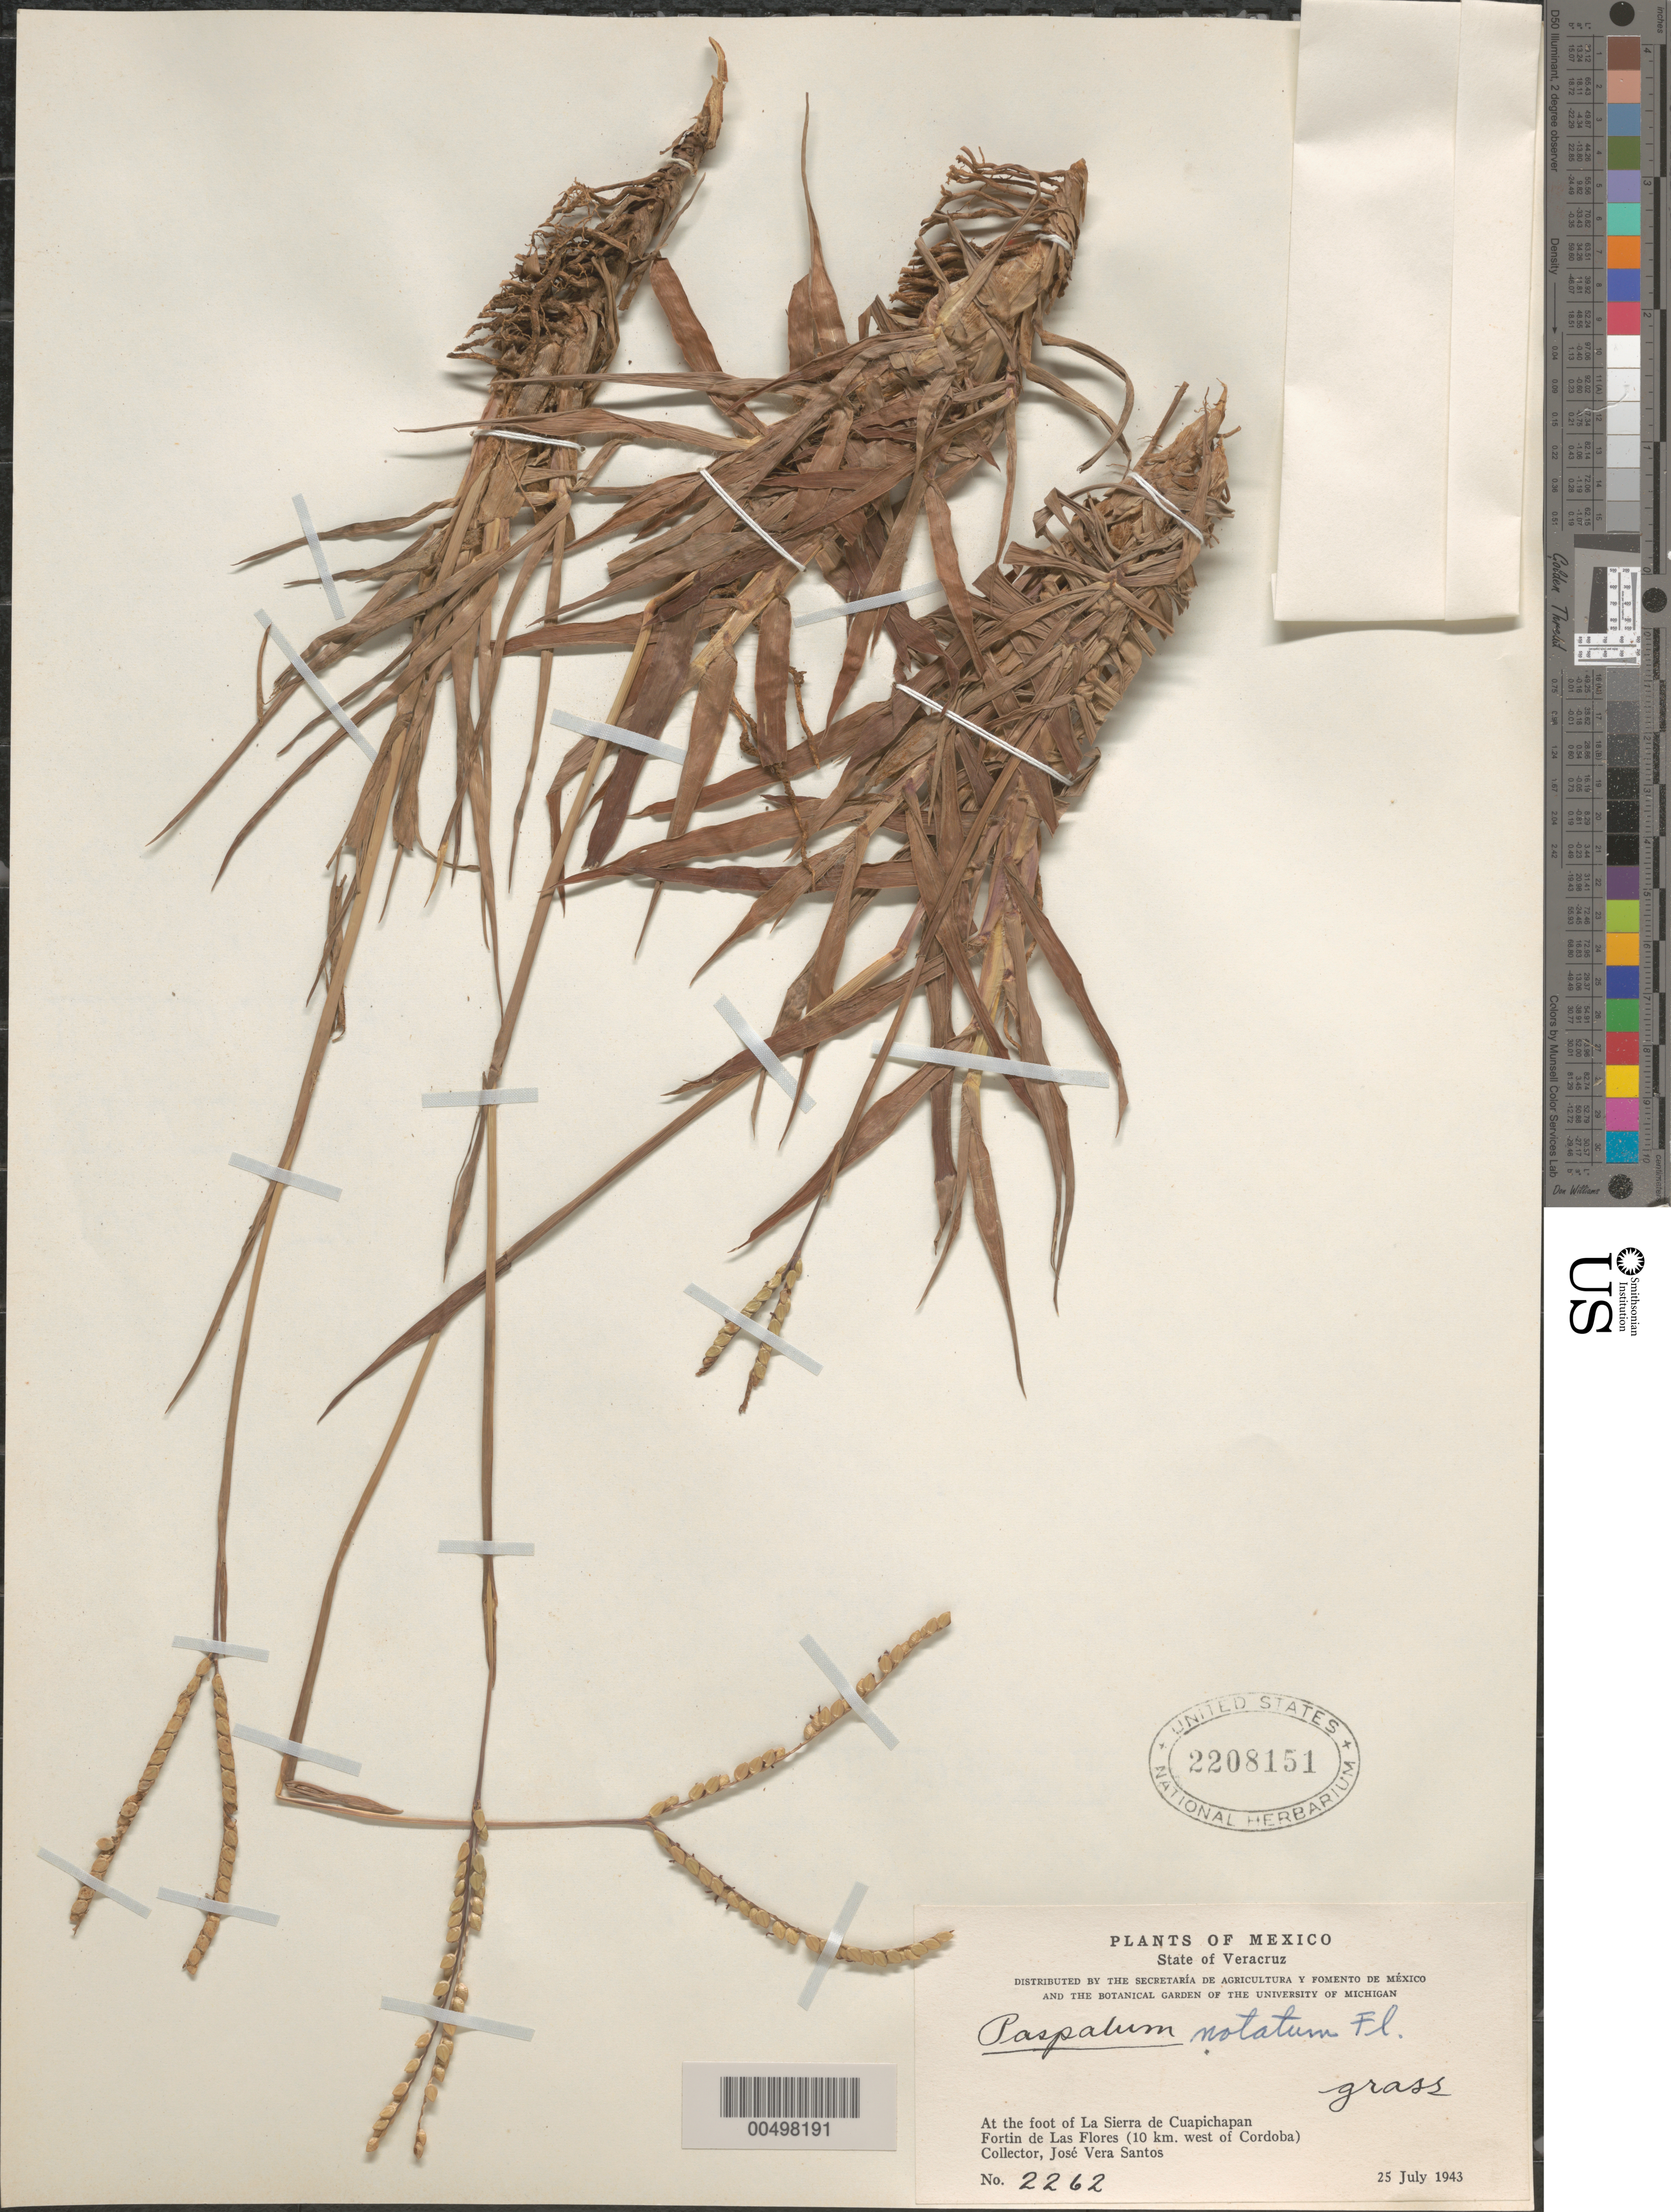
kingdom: Plantae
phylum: Tracheophyta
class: Liliopsida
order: Poales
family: Poaceae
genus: Paspalum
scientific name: Paspalum notatum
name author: Flüggé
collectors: J. V. Santos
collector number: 2262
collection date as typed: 25 Jul 1943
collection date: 1943-07-25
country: Mexico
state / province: Veracruz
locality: At the foot of La Sierra de Cuapichapan, Fortin de Las Flores (10 km W of Córdoba)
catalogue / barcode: US 2208151